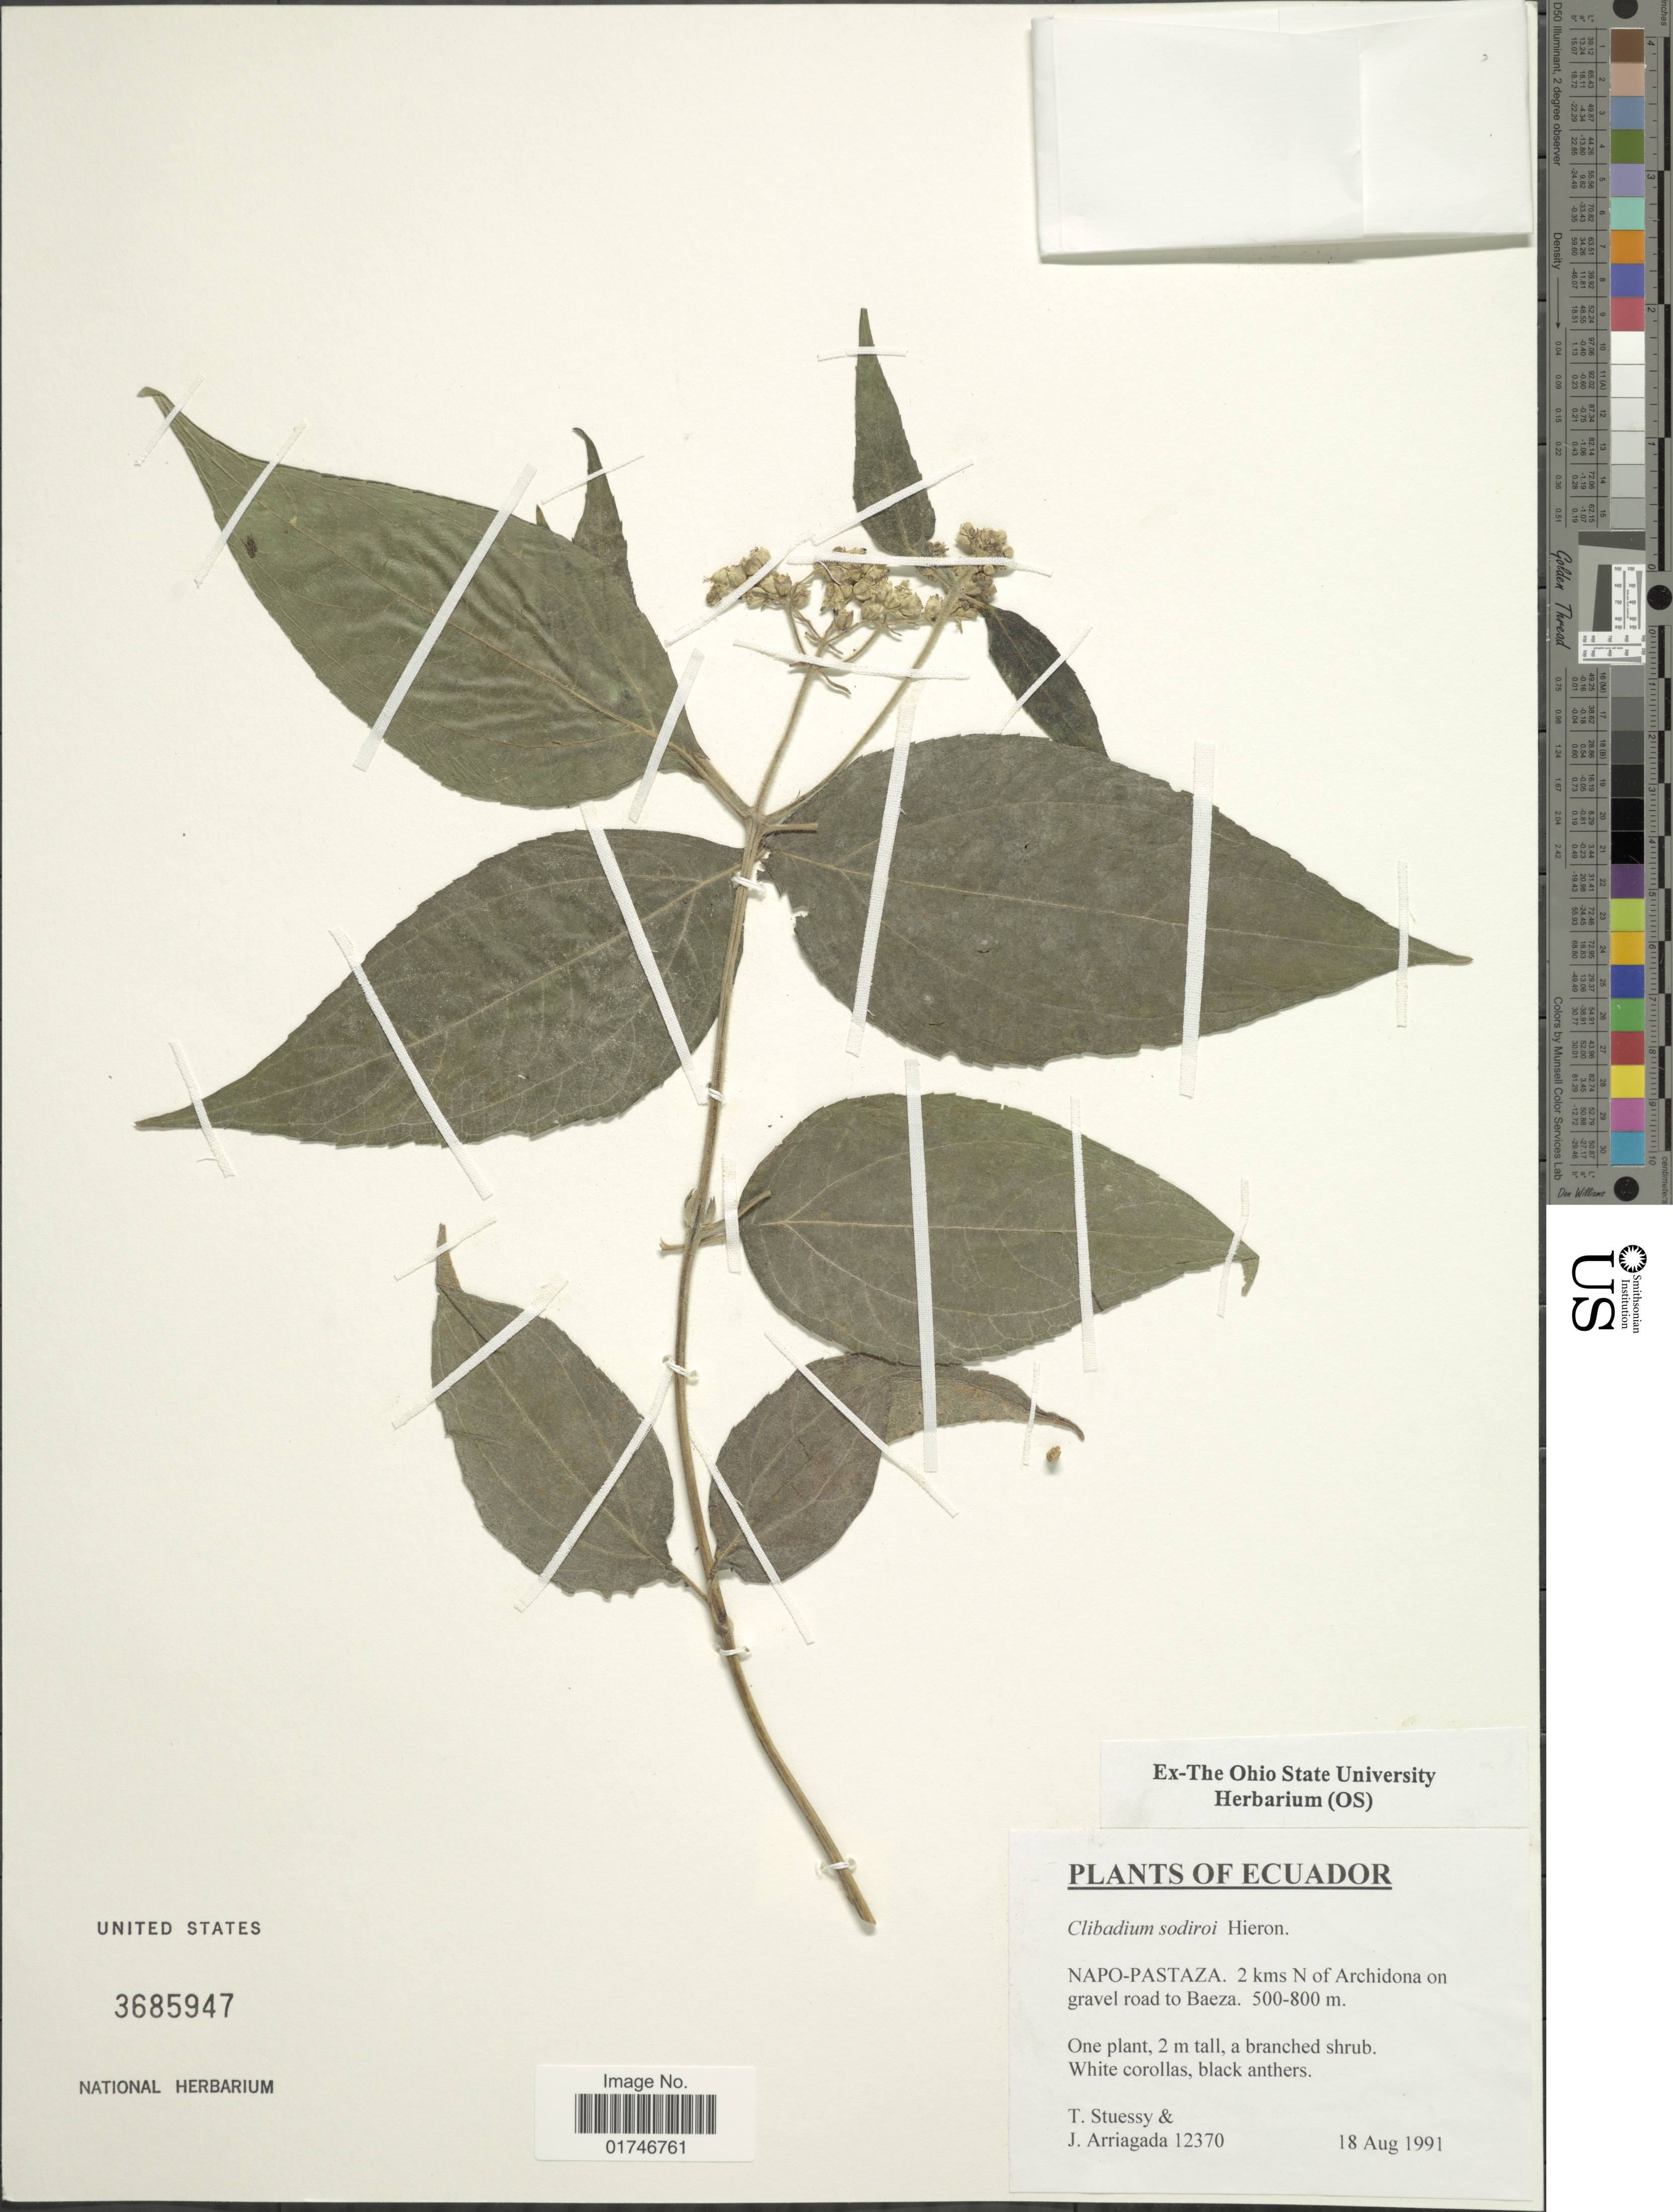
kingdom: Plantae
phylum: Tracheophyta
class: Magnoliopsida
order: Asterales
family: Asteraceae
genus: Clibadium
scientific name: Clibadium sodiroi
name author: Hieron.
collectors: T. Stuessy & J. Arriagada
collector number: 12370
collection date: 1991-08-18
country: Ecuador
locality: Napo-Pastaza. 2 kms N of Archidona on gavel road to Baeza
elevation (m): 500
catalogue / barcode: US 3685947